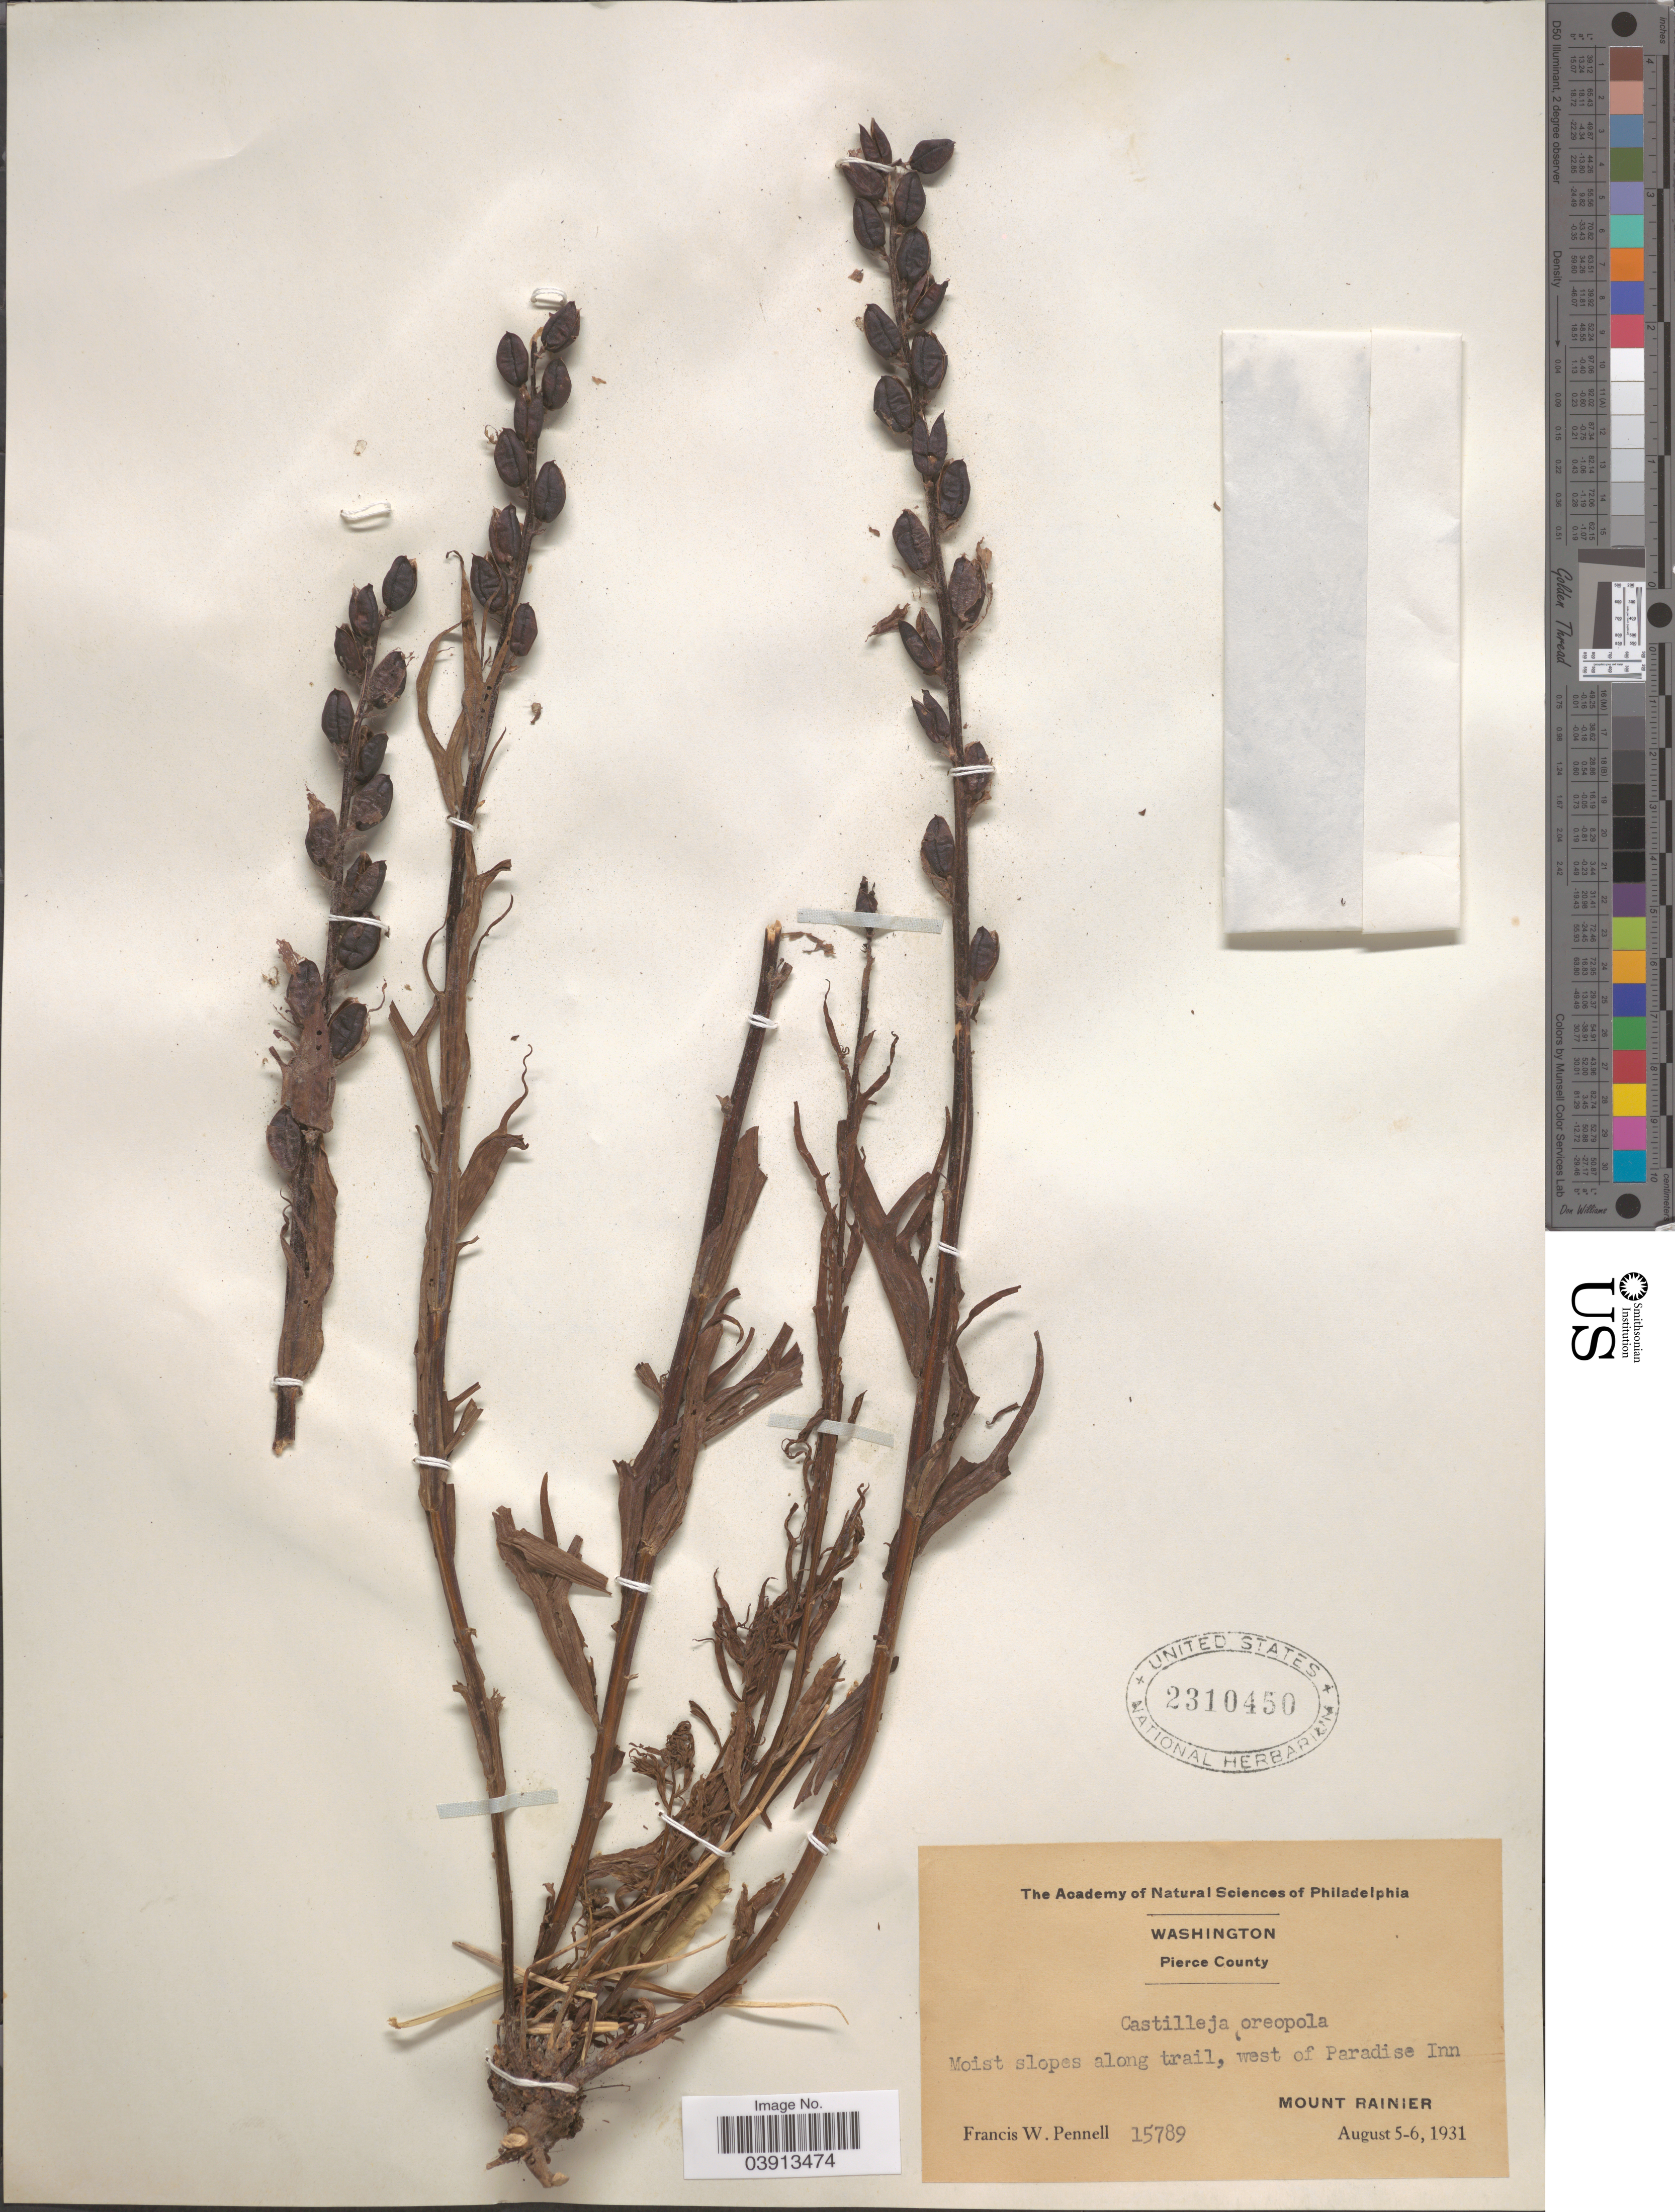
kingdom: Plantae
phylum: Tracheophyta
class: Magnoliopsida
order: Lamiales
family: Orobanchaceae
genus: Castilleja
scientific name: Castilleja parviflora var. oreopola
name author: (Greenm.) Ownbey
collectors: F. W. Pennell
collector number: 15789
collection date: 1931-08-05/1931-08-06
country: United States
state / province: Washington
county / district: Pierce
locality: Pierce County. Along trail, west of Paradise Inn. Mount Rainier.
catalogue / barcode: US 2310450